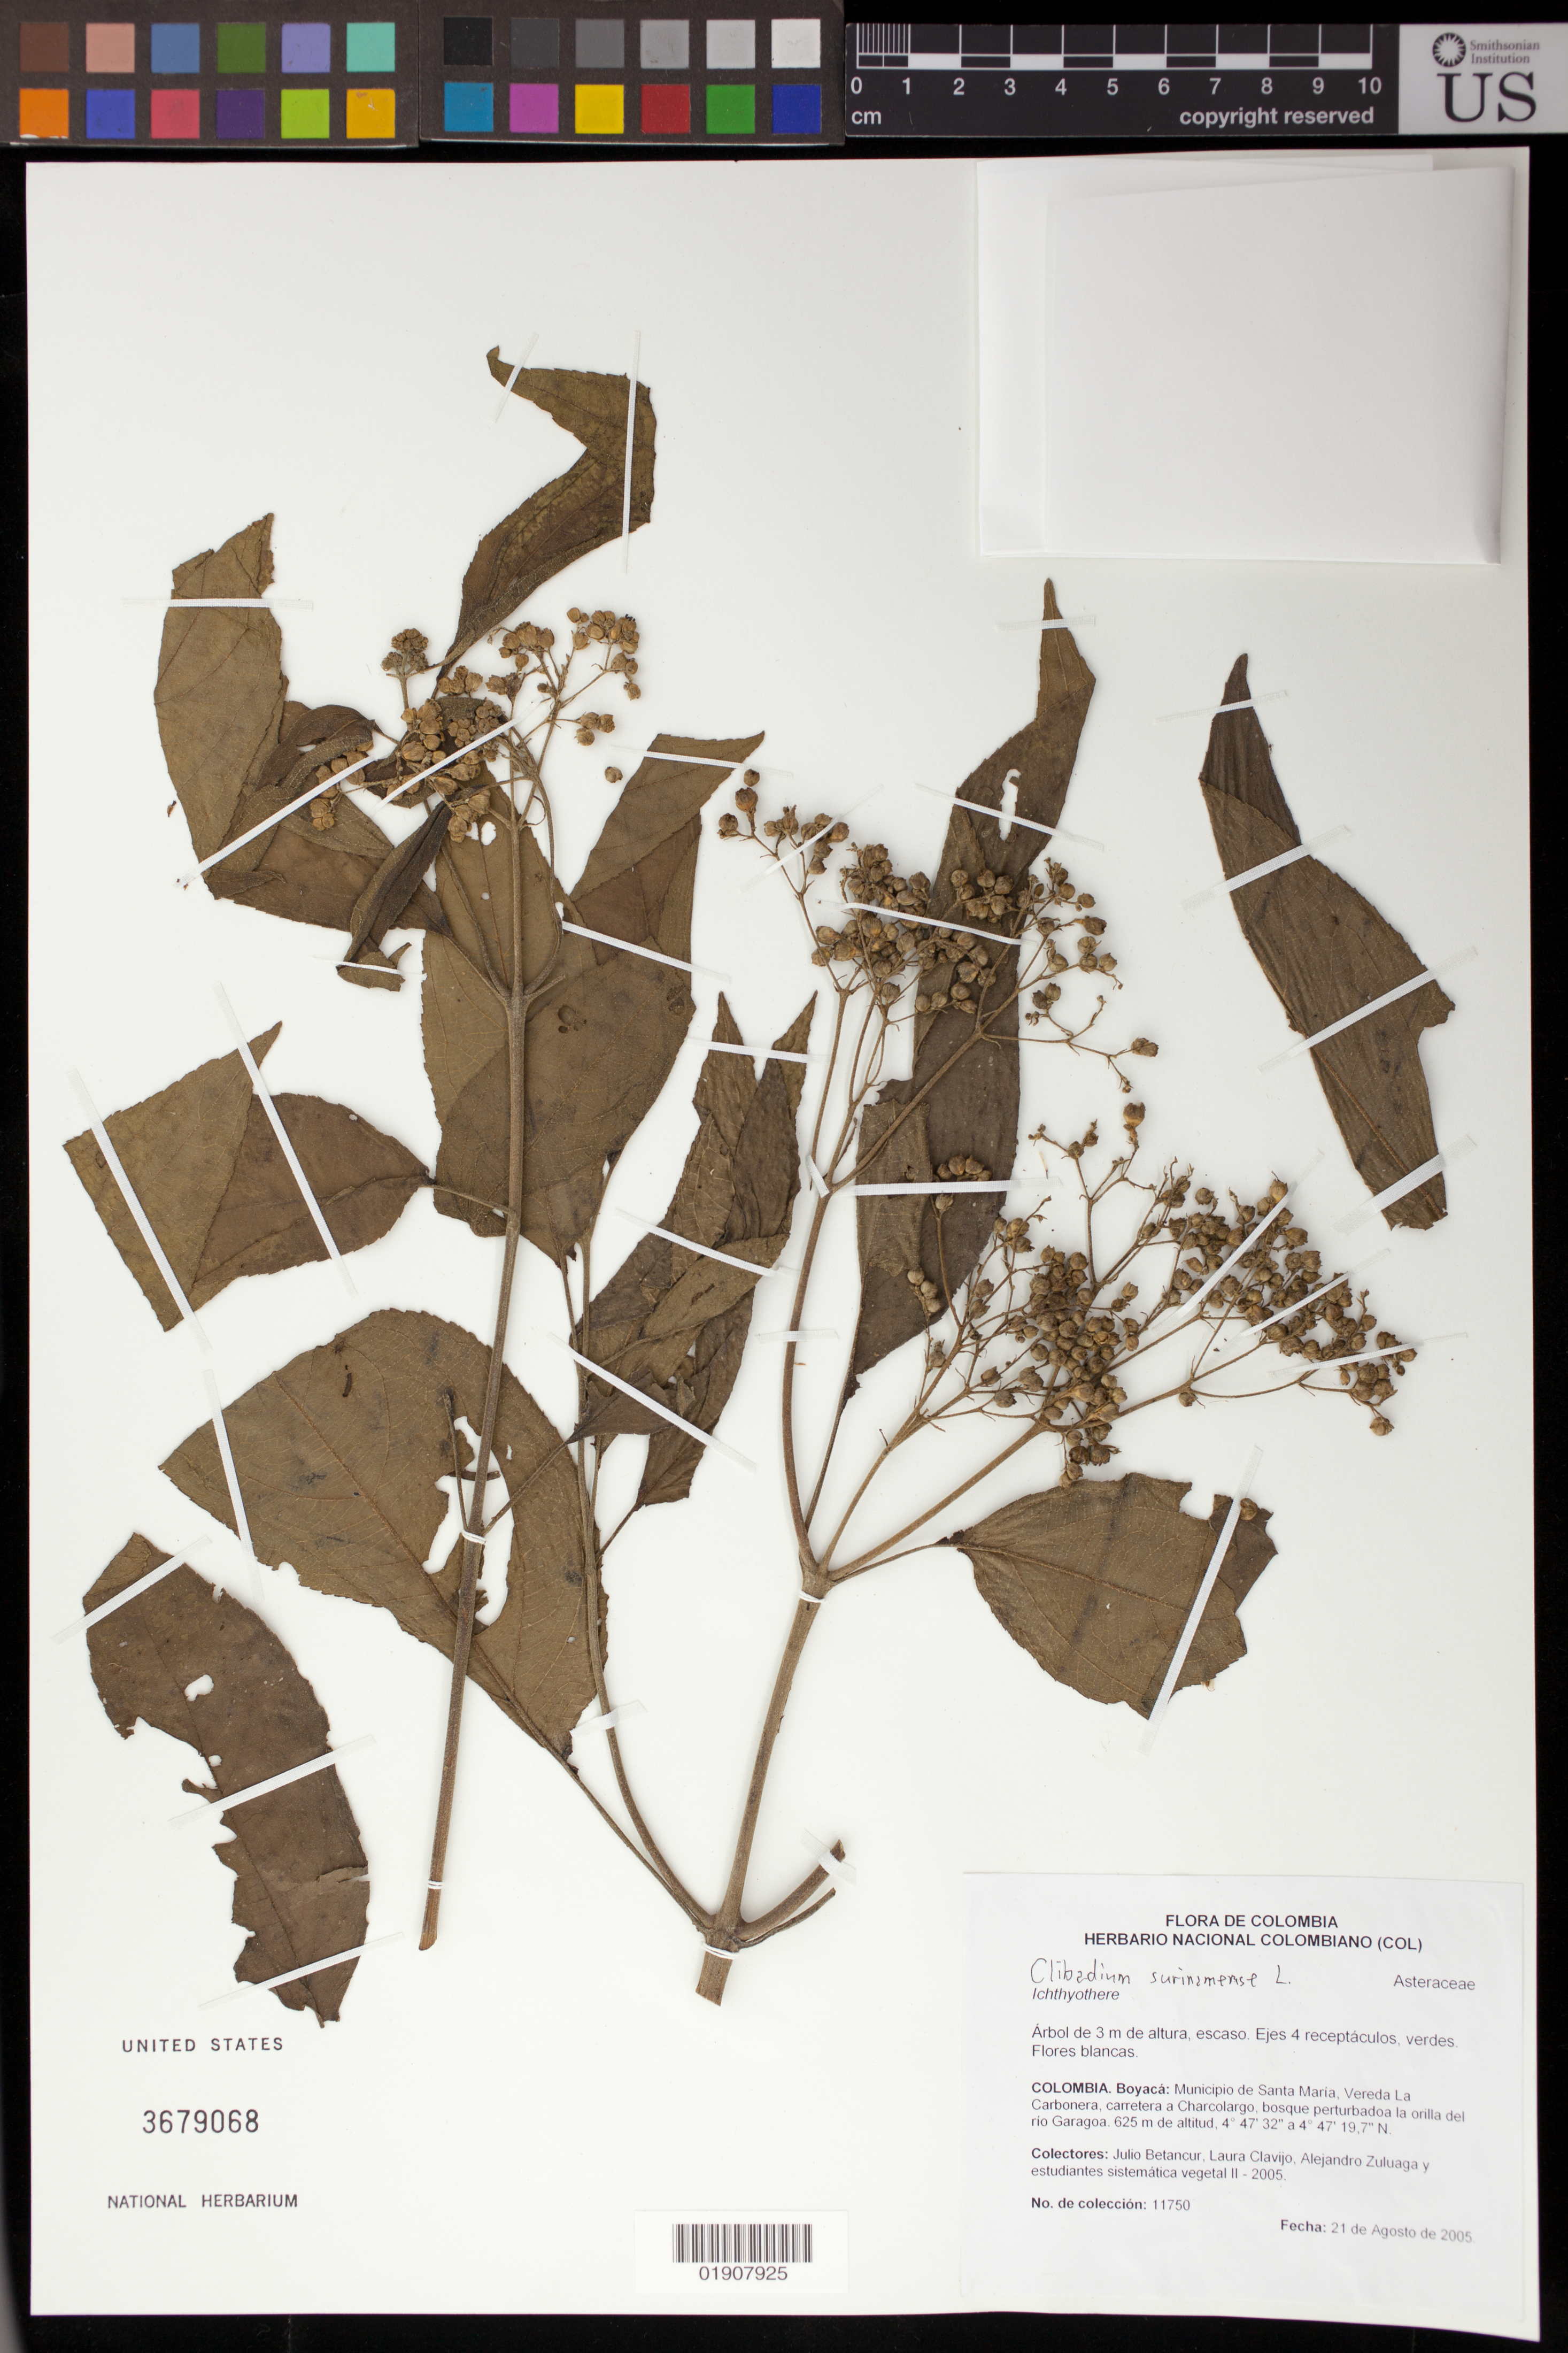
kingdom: Plantae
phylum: Tracheophyta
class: Magnoliopsida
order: Asterales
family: Asteraceae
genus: Clibadium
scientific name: Clibadium surinamense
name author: L.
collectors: J. C. Betancur, L. Clavijo, A. Zuluaga & et al.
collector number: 11750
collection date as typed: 21 de Agosto de 2005.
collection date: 2005-08-21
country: Colombia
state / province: Boyacá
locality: Municipio de Santa Maria, Vereda La Carbonera, carretera a Charcolargo, bosque perturbadoa la orilla del rio Garagoa.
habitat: bosque perturbadoa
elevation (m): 625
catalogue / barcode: US 3679068